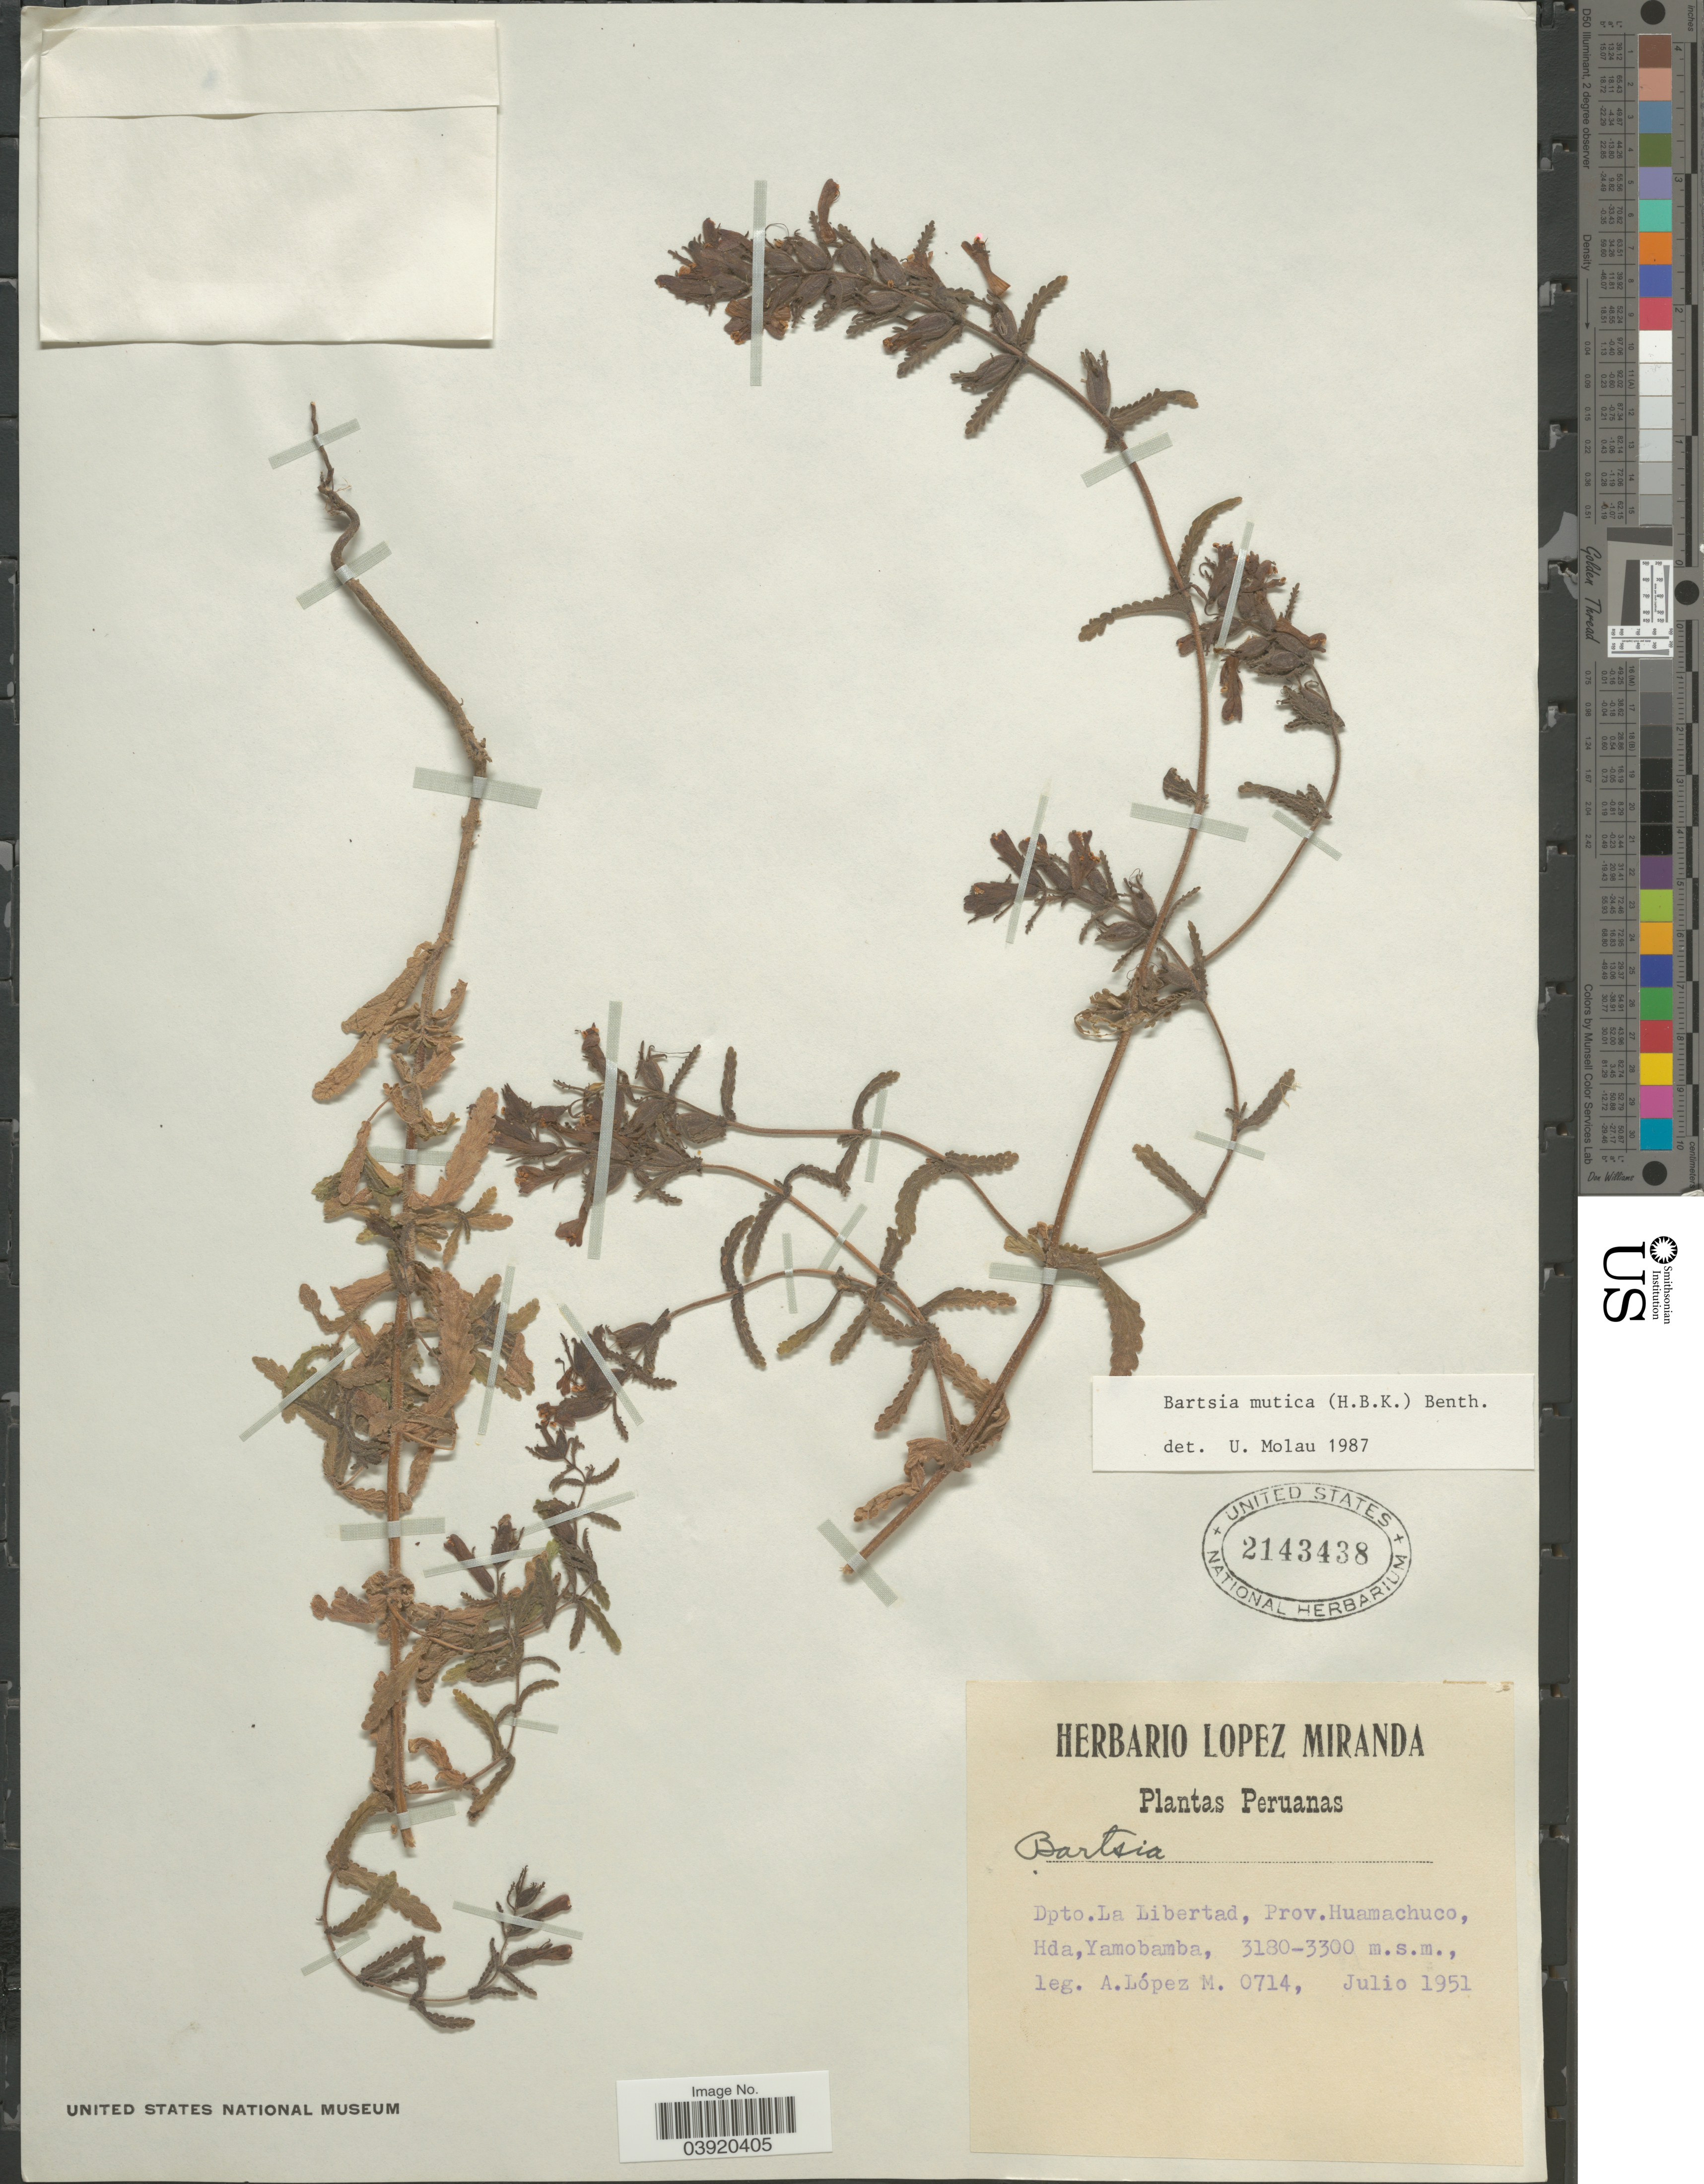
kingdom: Plantae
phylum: Tracheophyta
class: Magnoliopsida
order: Lamiales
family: Orobanchaceae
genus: Bartsia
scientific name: Bartsia mutica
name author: (Kunth) Benth.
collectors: A. López M.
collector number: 0714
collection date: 1951-07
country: Peru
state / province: La Libertad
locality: Dpto. La Libertad, Prov. Huamacucho, Hda, Yamobamba.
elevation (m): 3180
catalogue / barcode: US 2143438